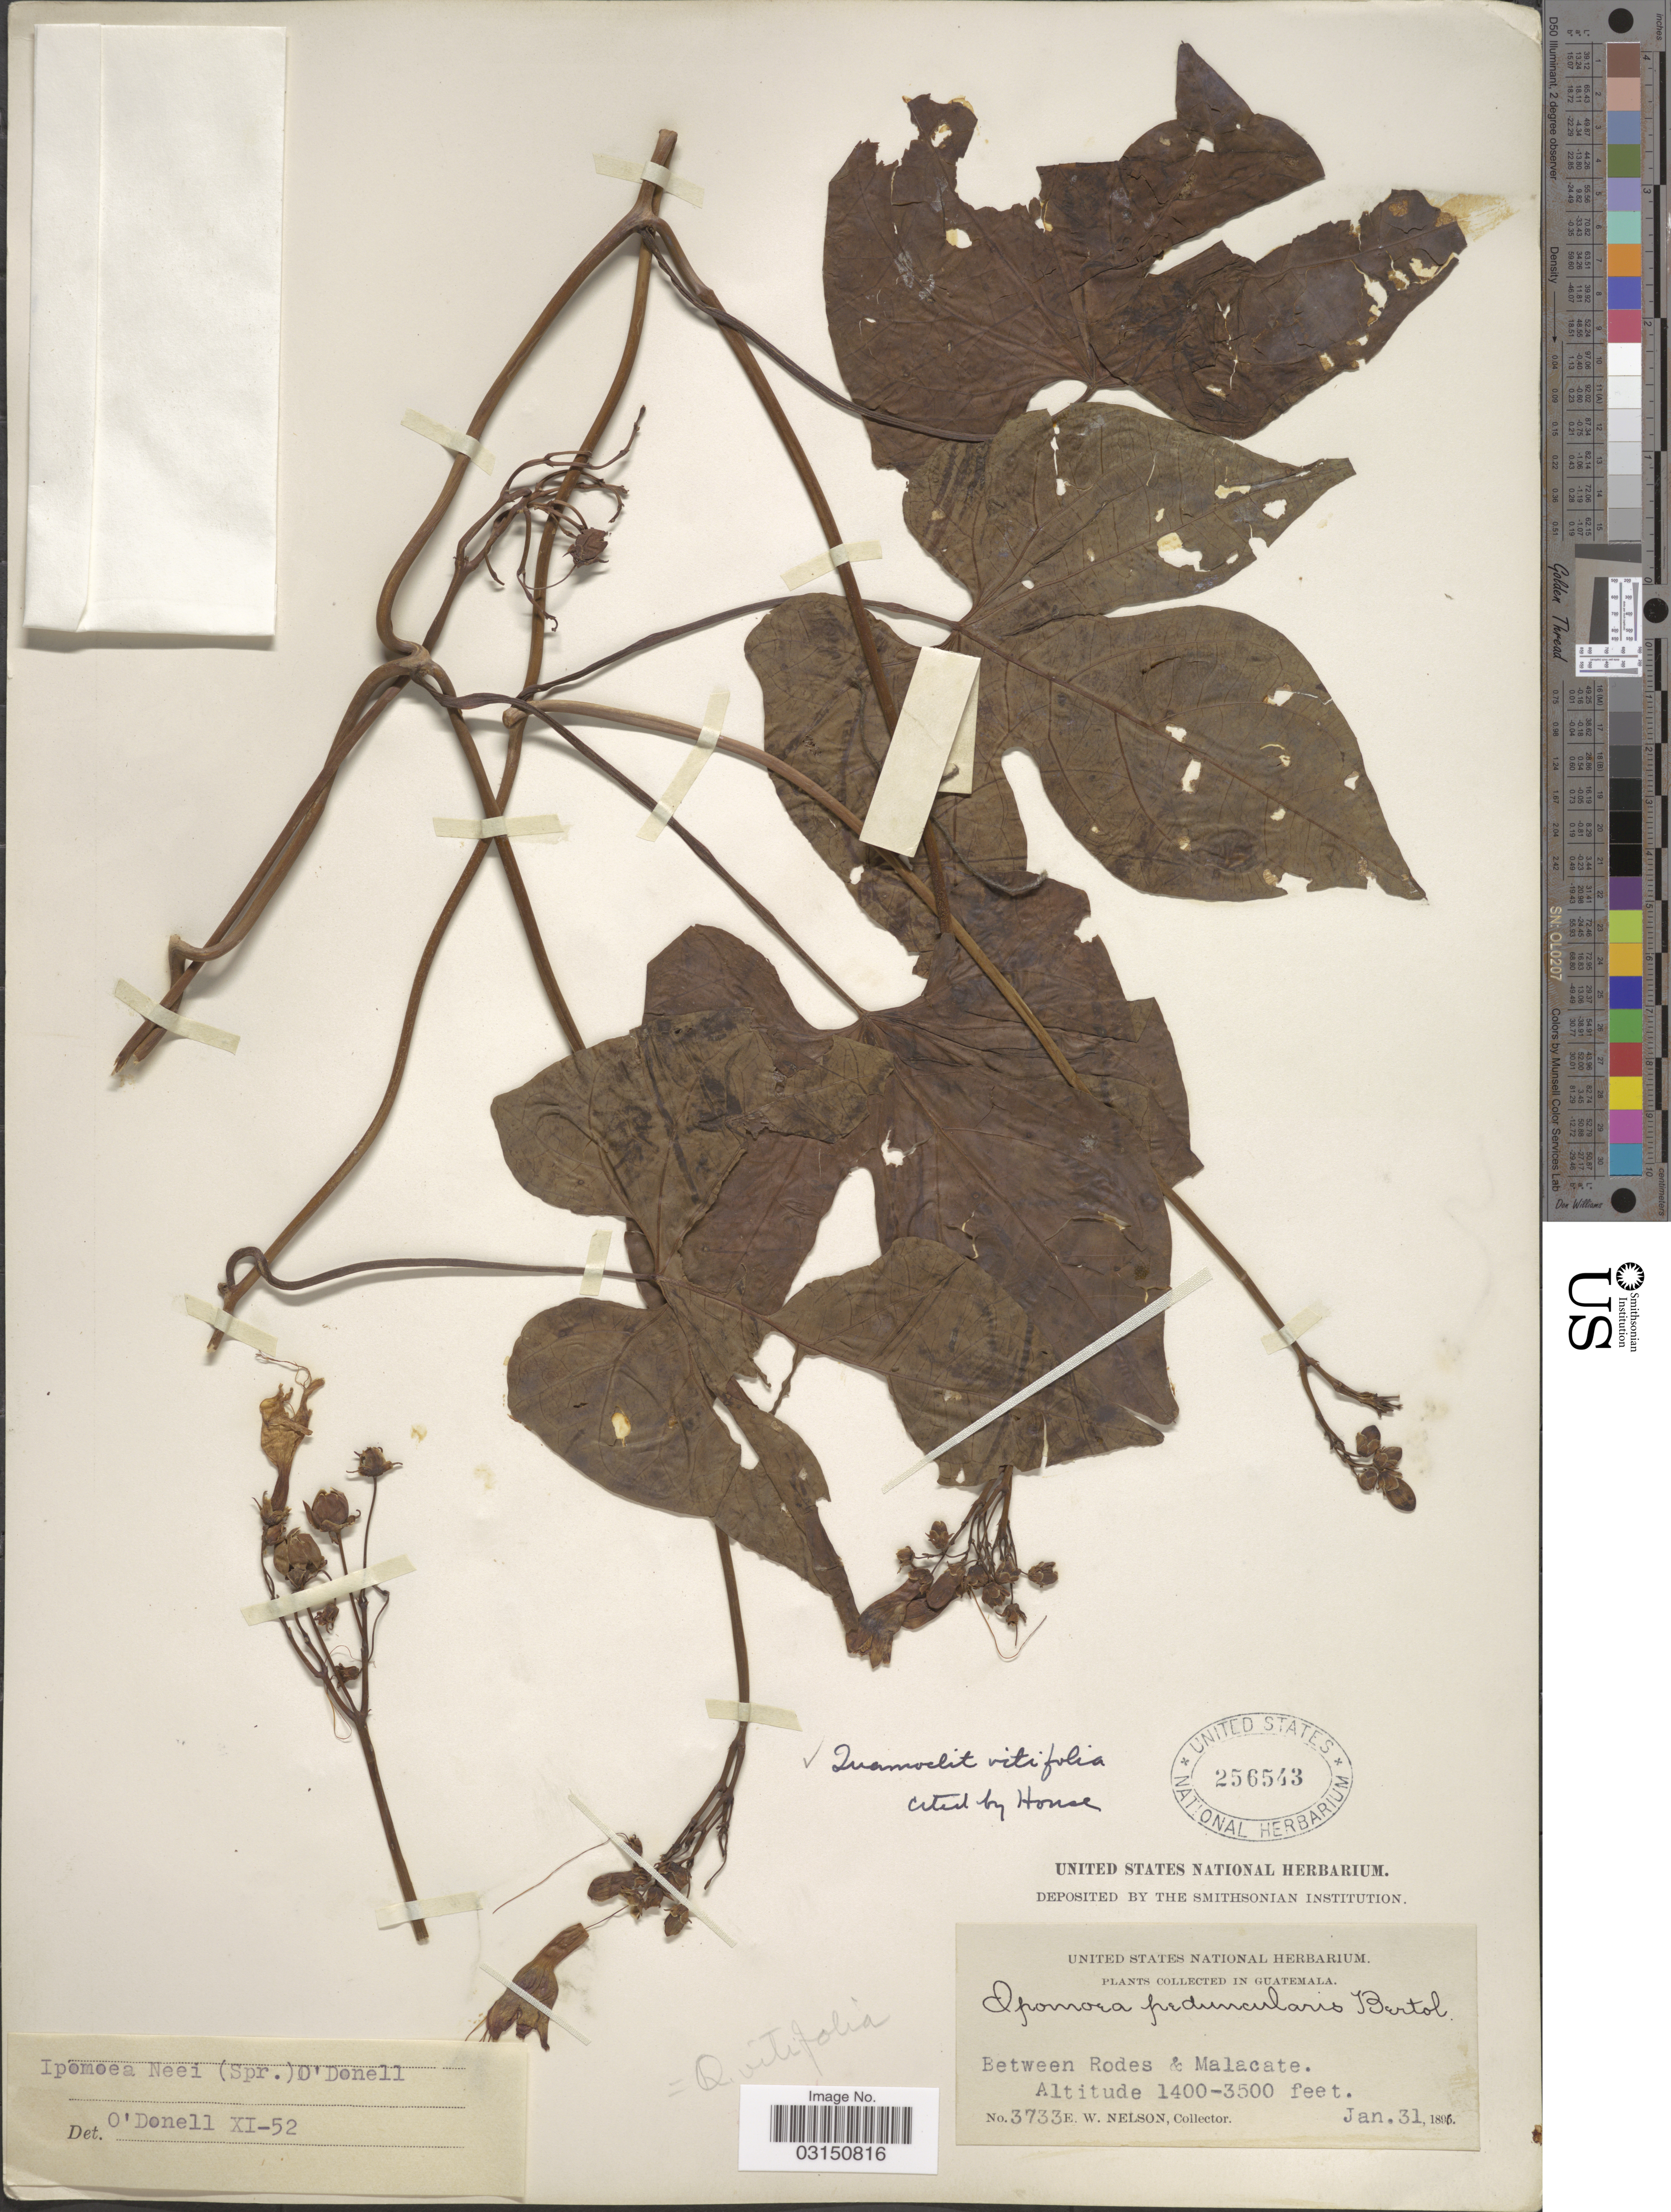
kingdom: Plantae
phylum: Tracheophyta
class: Magnoliopsida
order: Solanales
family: Convolvulaceae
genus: Ipomoea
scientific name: Ipomoea neei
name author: (Spreng.) O'Donell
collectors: E. W. Nelson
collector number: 3733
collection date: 1891-01-31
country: Guatemala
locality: Between Rodes & Malacate.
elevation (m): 427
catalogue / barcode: US 256543